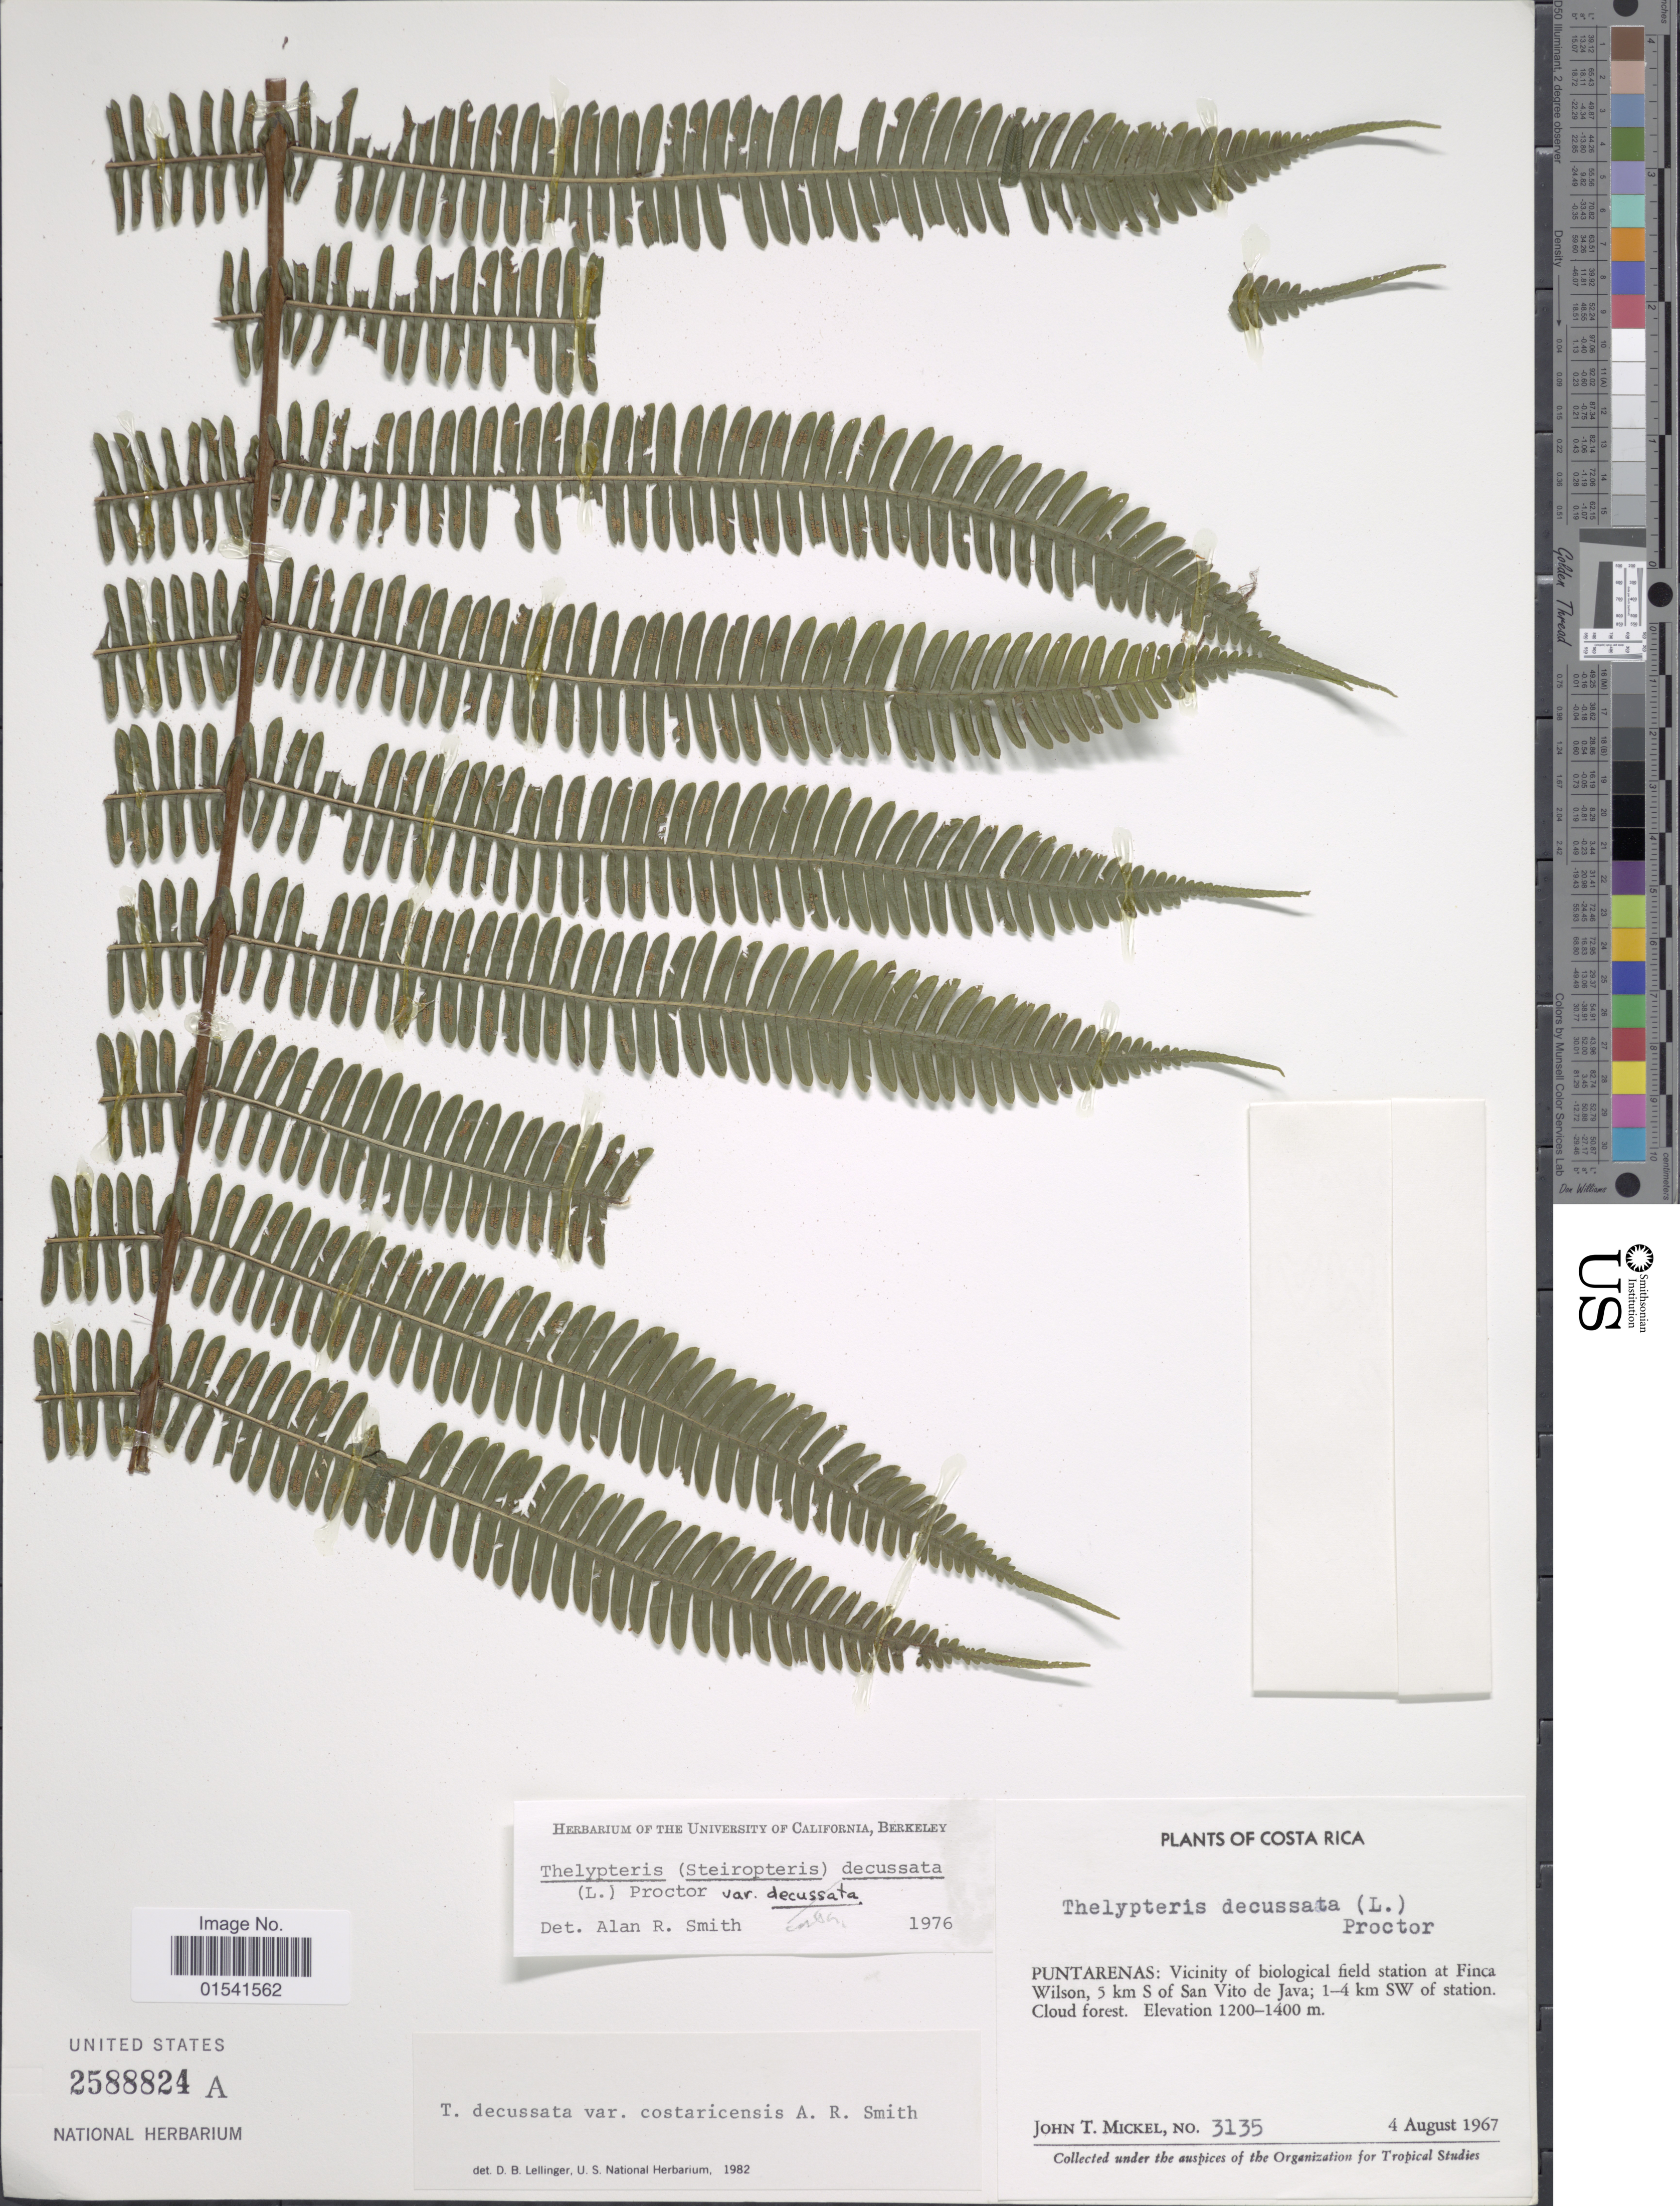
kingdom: Plantae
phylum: Tracheophyta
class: Polypodiopsida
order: Polypodiales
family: Thelypteridaceae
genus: Steiropteris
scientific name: Steiropteris decussata (L.) comb. nov., ined. 2015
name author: (L.)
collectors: J. T. Mickel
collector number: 3135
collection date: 1967-08-04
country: Costa Rica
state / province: Puntarenas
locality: Vicinity of biological field station at Finca Wilson, 5 km S of San Vito de Java; 1-4 km SW of station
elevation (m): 1200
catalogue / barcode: US 2588824A